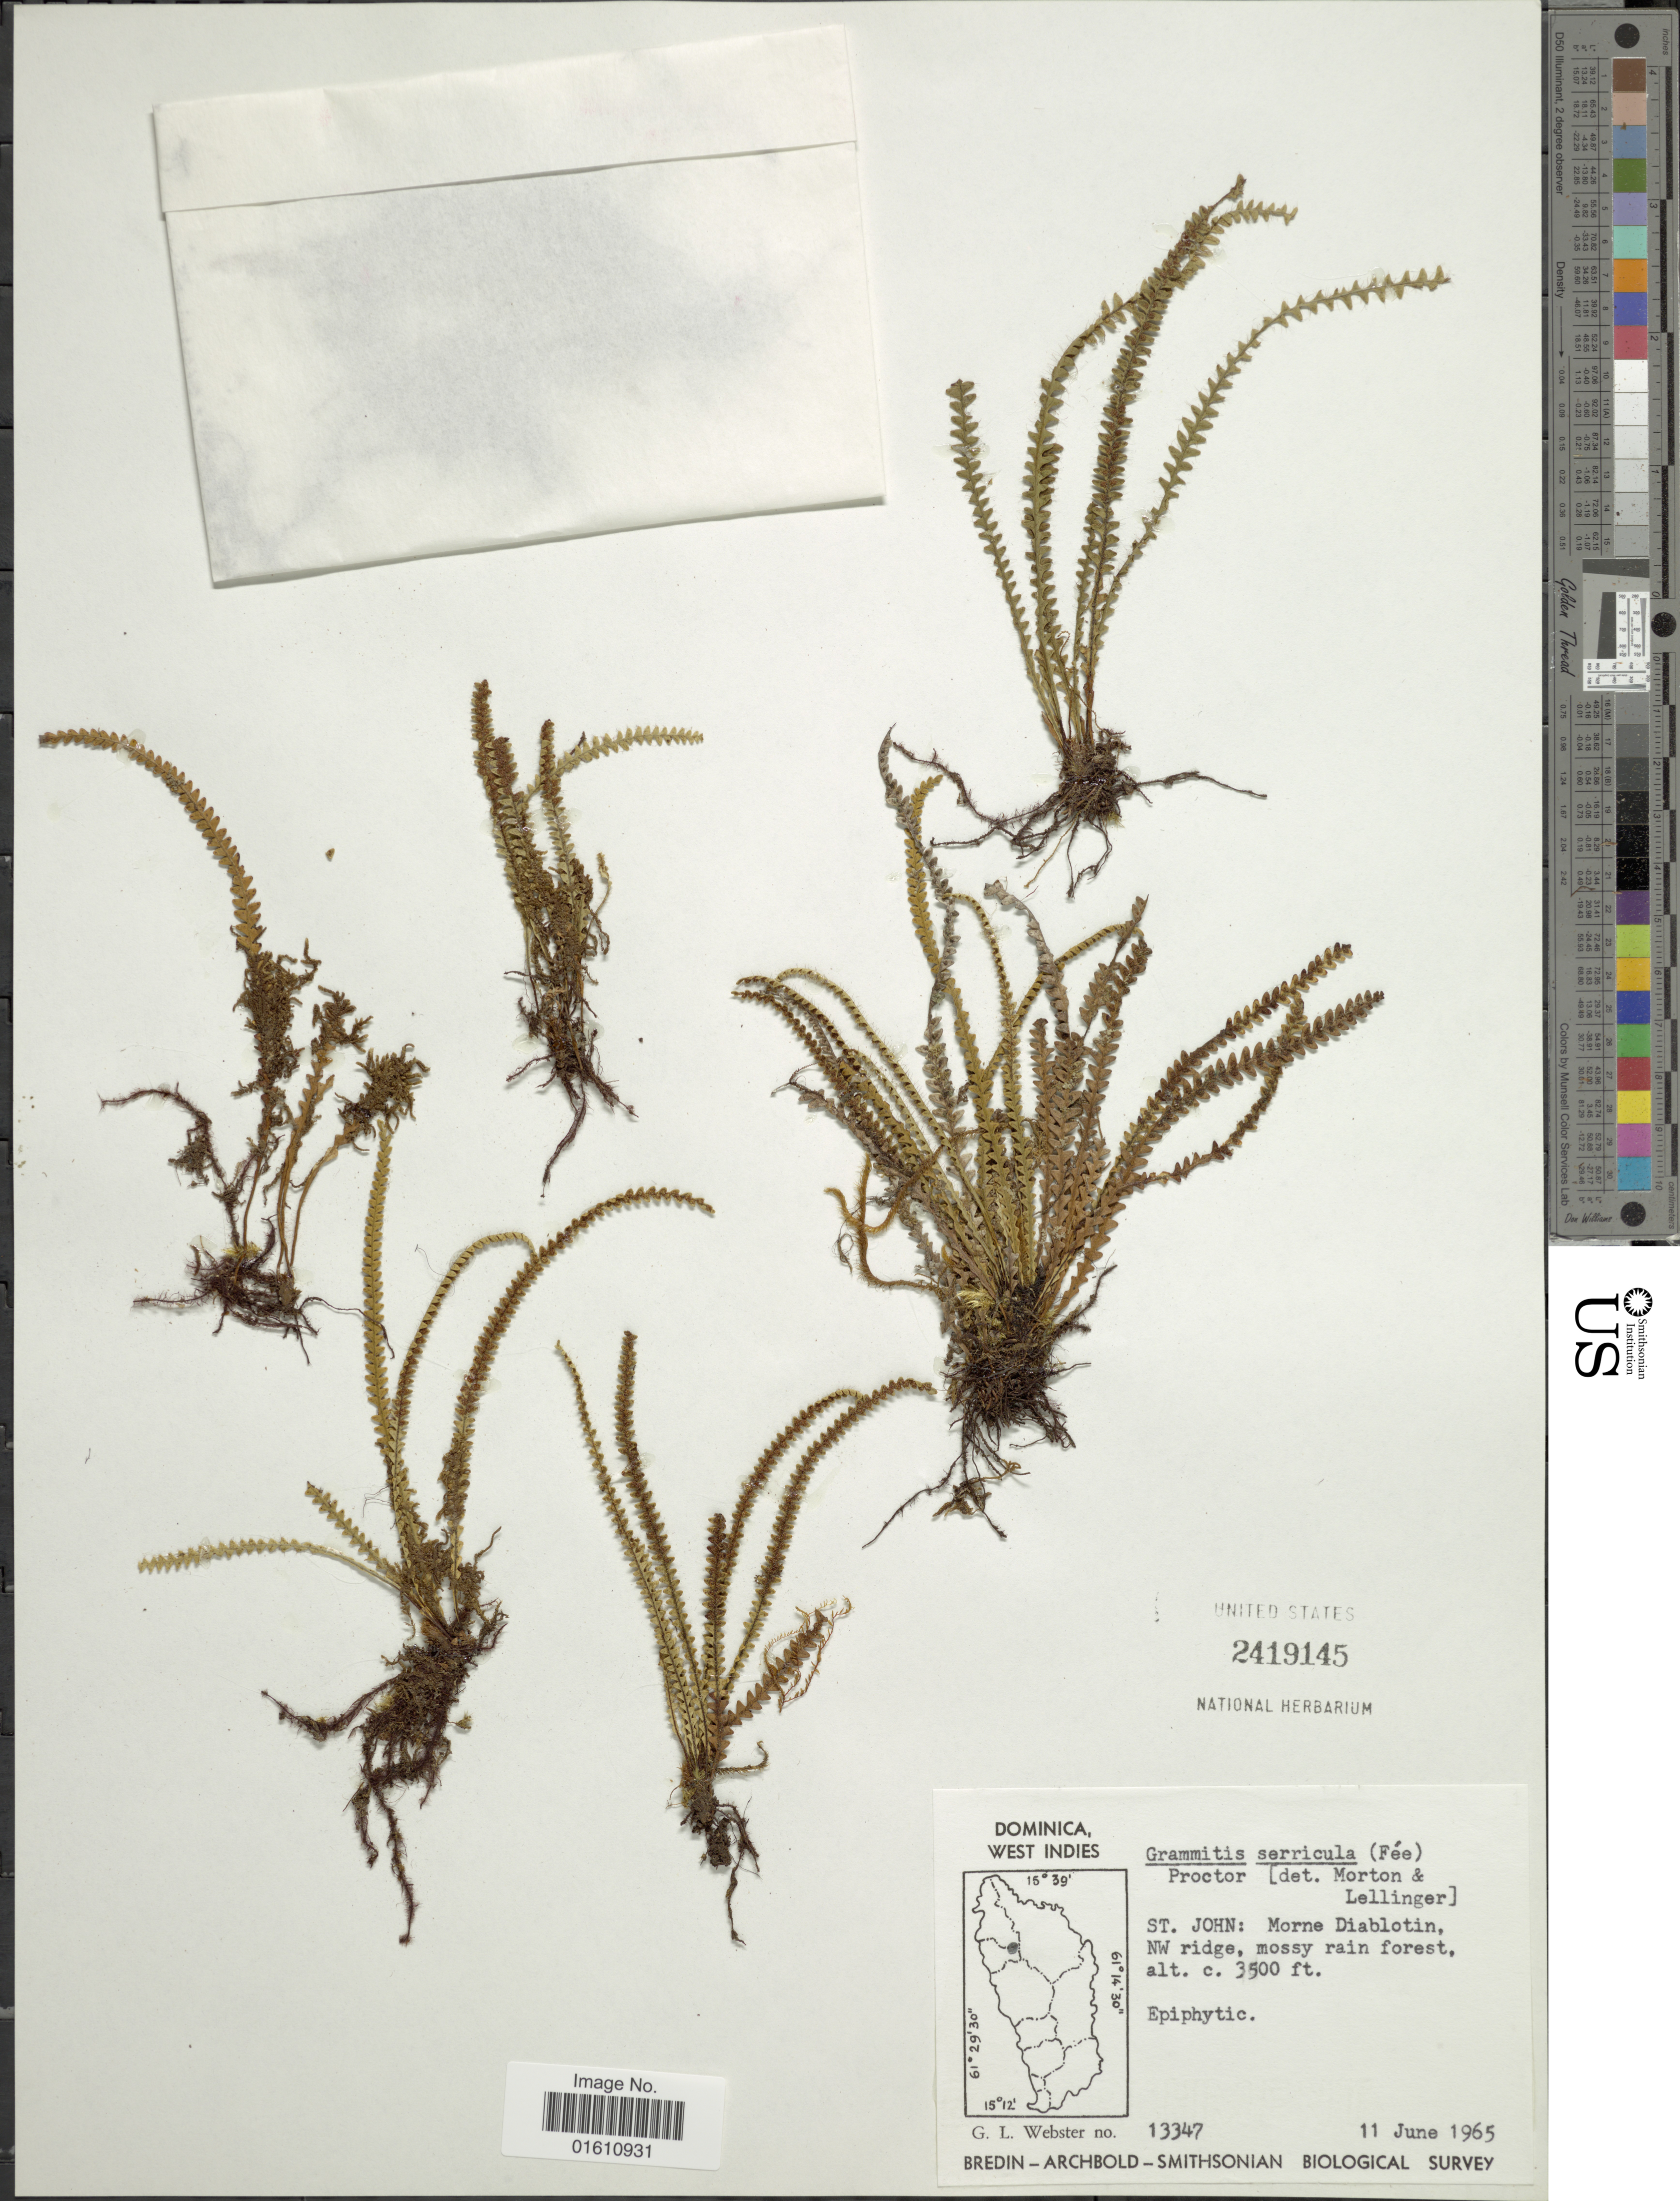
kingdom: Plantae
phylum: Tracheophyta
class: Polypodiopsida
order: Polypodiales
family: Polypodiaceae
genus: Moranopteris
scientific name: Moranopteris serricula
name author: (Fée) R. Y. Hirai & J. Prado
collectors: G. L. Webster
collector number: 13347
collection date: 1965-06-11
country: Dominica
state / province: St. John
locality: Dominica, West Indies, St. John: Morne Diablotin, NW ridge, mossy rain forest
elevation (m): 1067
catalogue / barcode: US 2419145